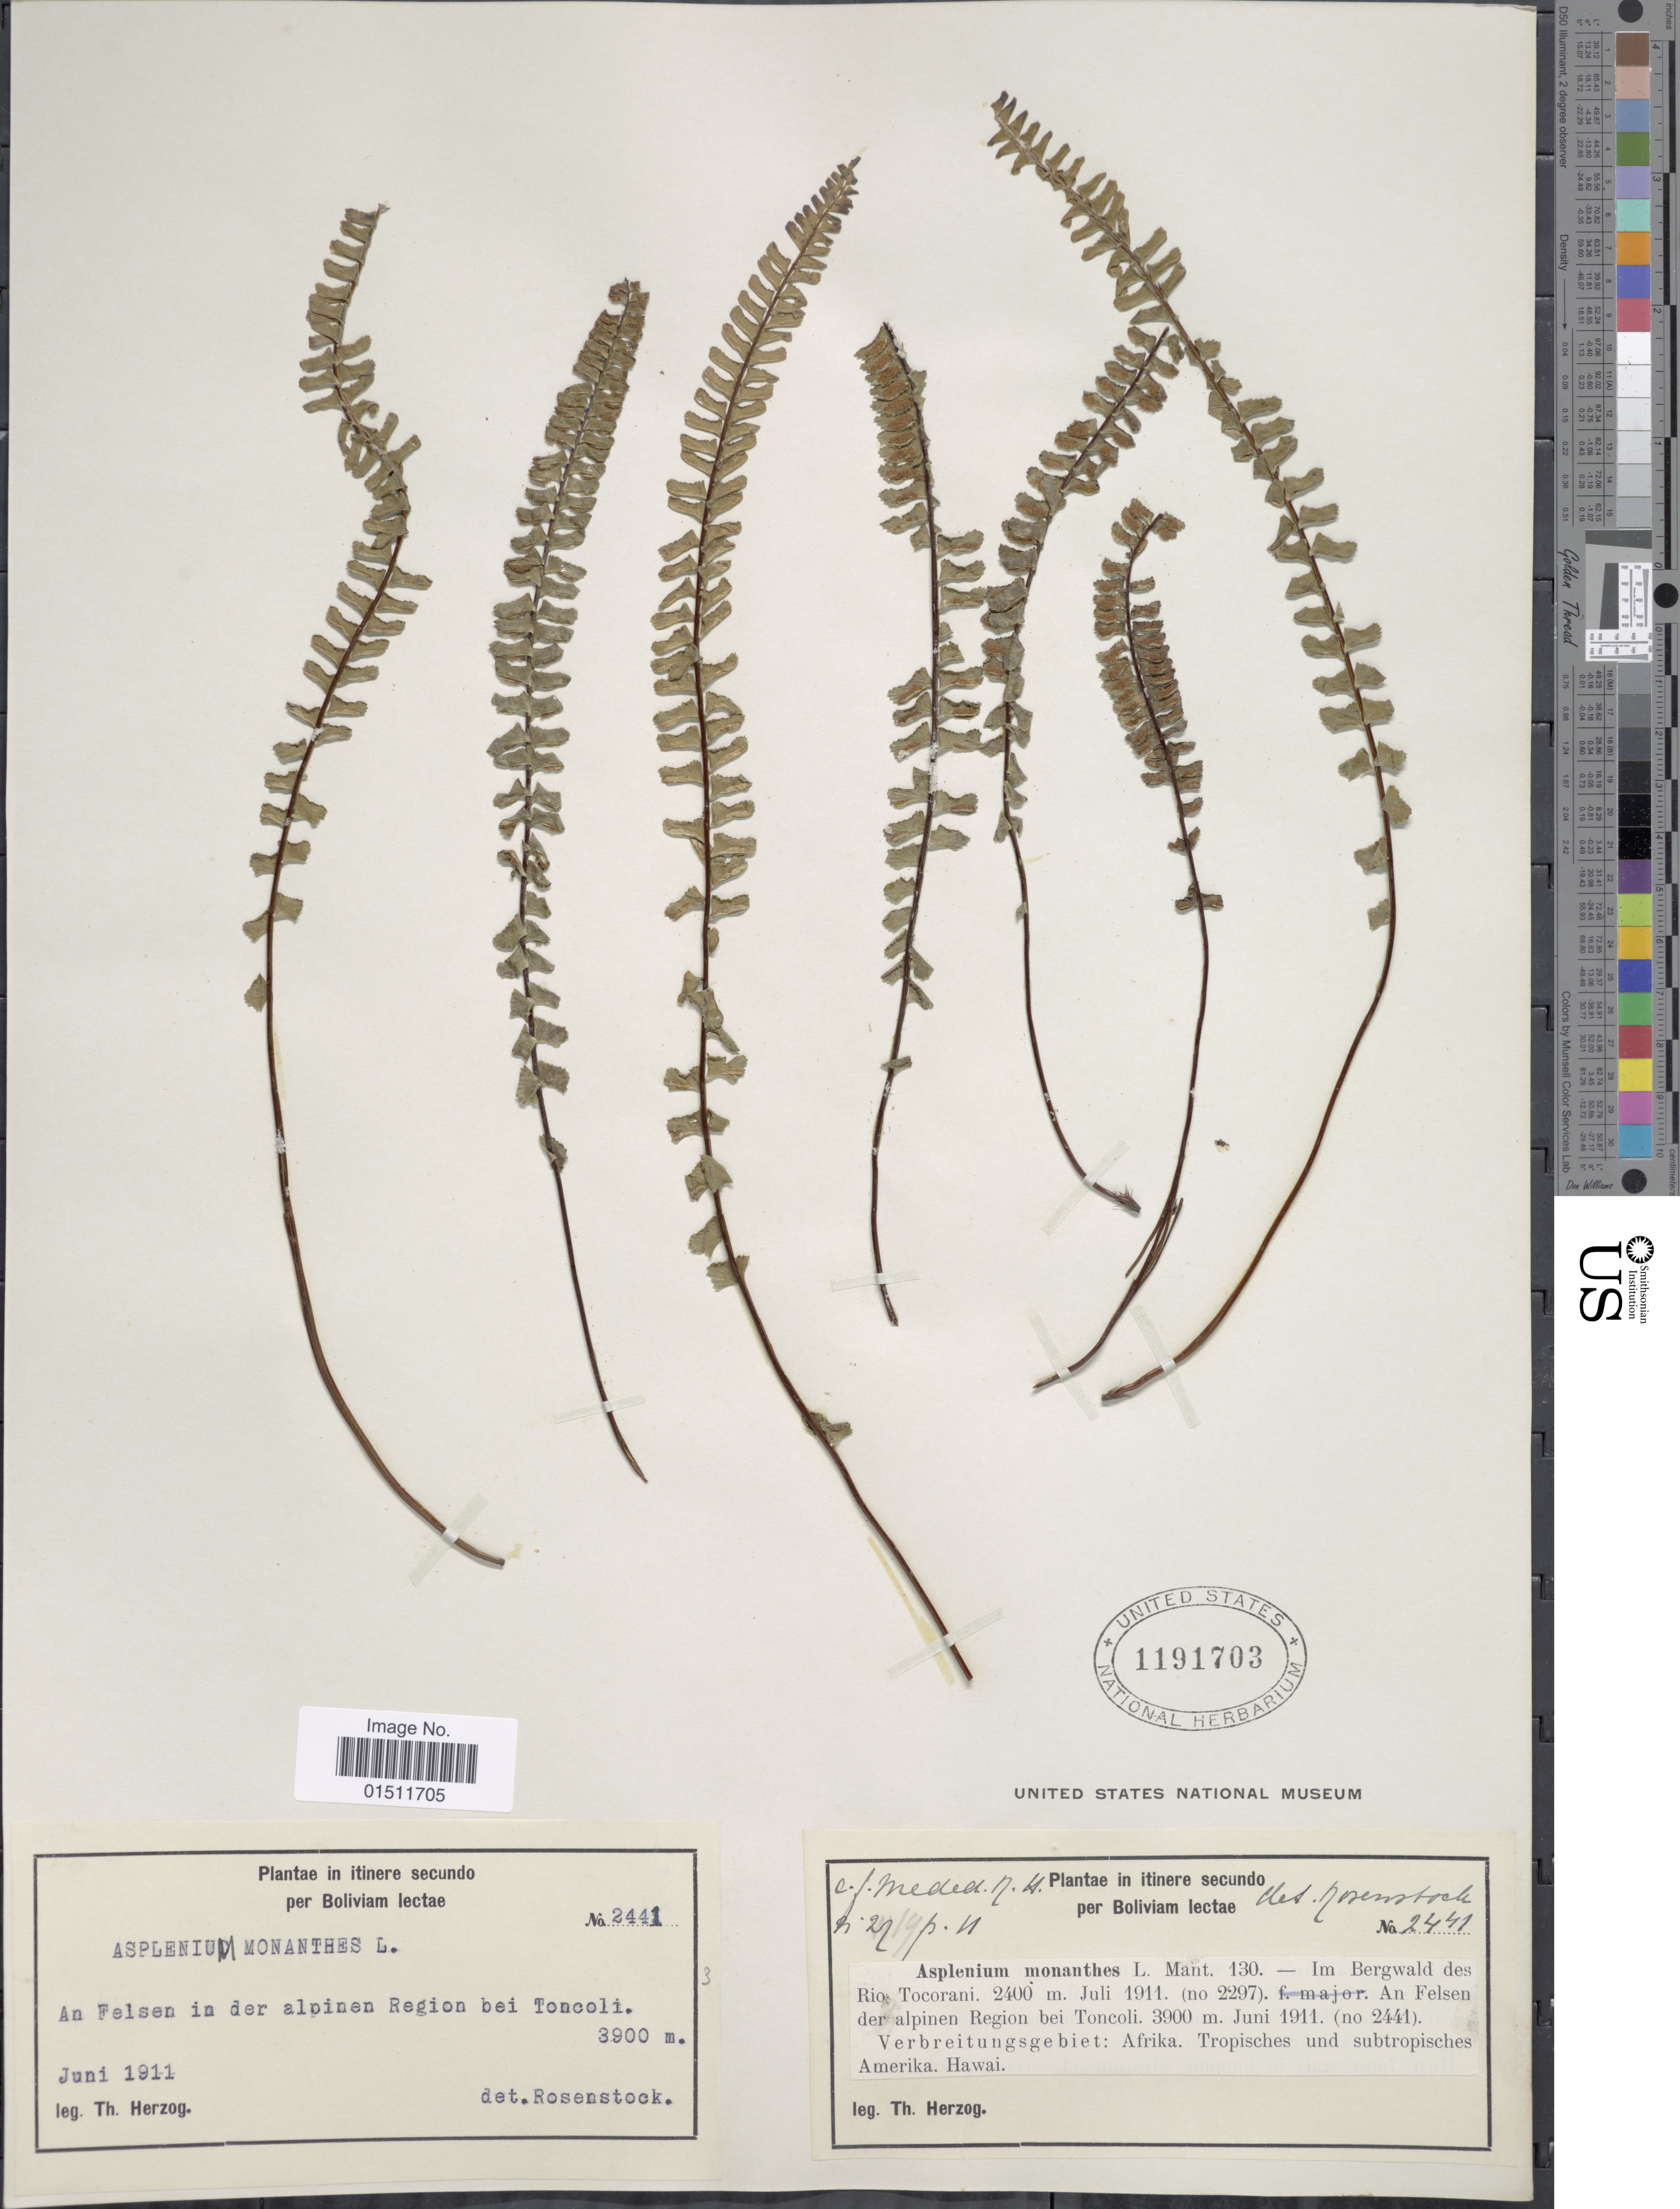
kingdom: Plantae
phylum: Tracheophyta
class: Polypodiopsida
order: Polypodiales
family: Aspleniaceae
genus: Asplenium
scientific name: Asplenium monanthes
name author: L.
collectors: T. K. J. Herzog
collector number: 2441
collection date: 1911-06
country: Bolivia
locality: Region bei Toncoli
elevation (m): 3900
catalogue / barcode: US 1191703